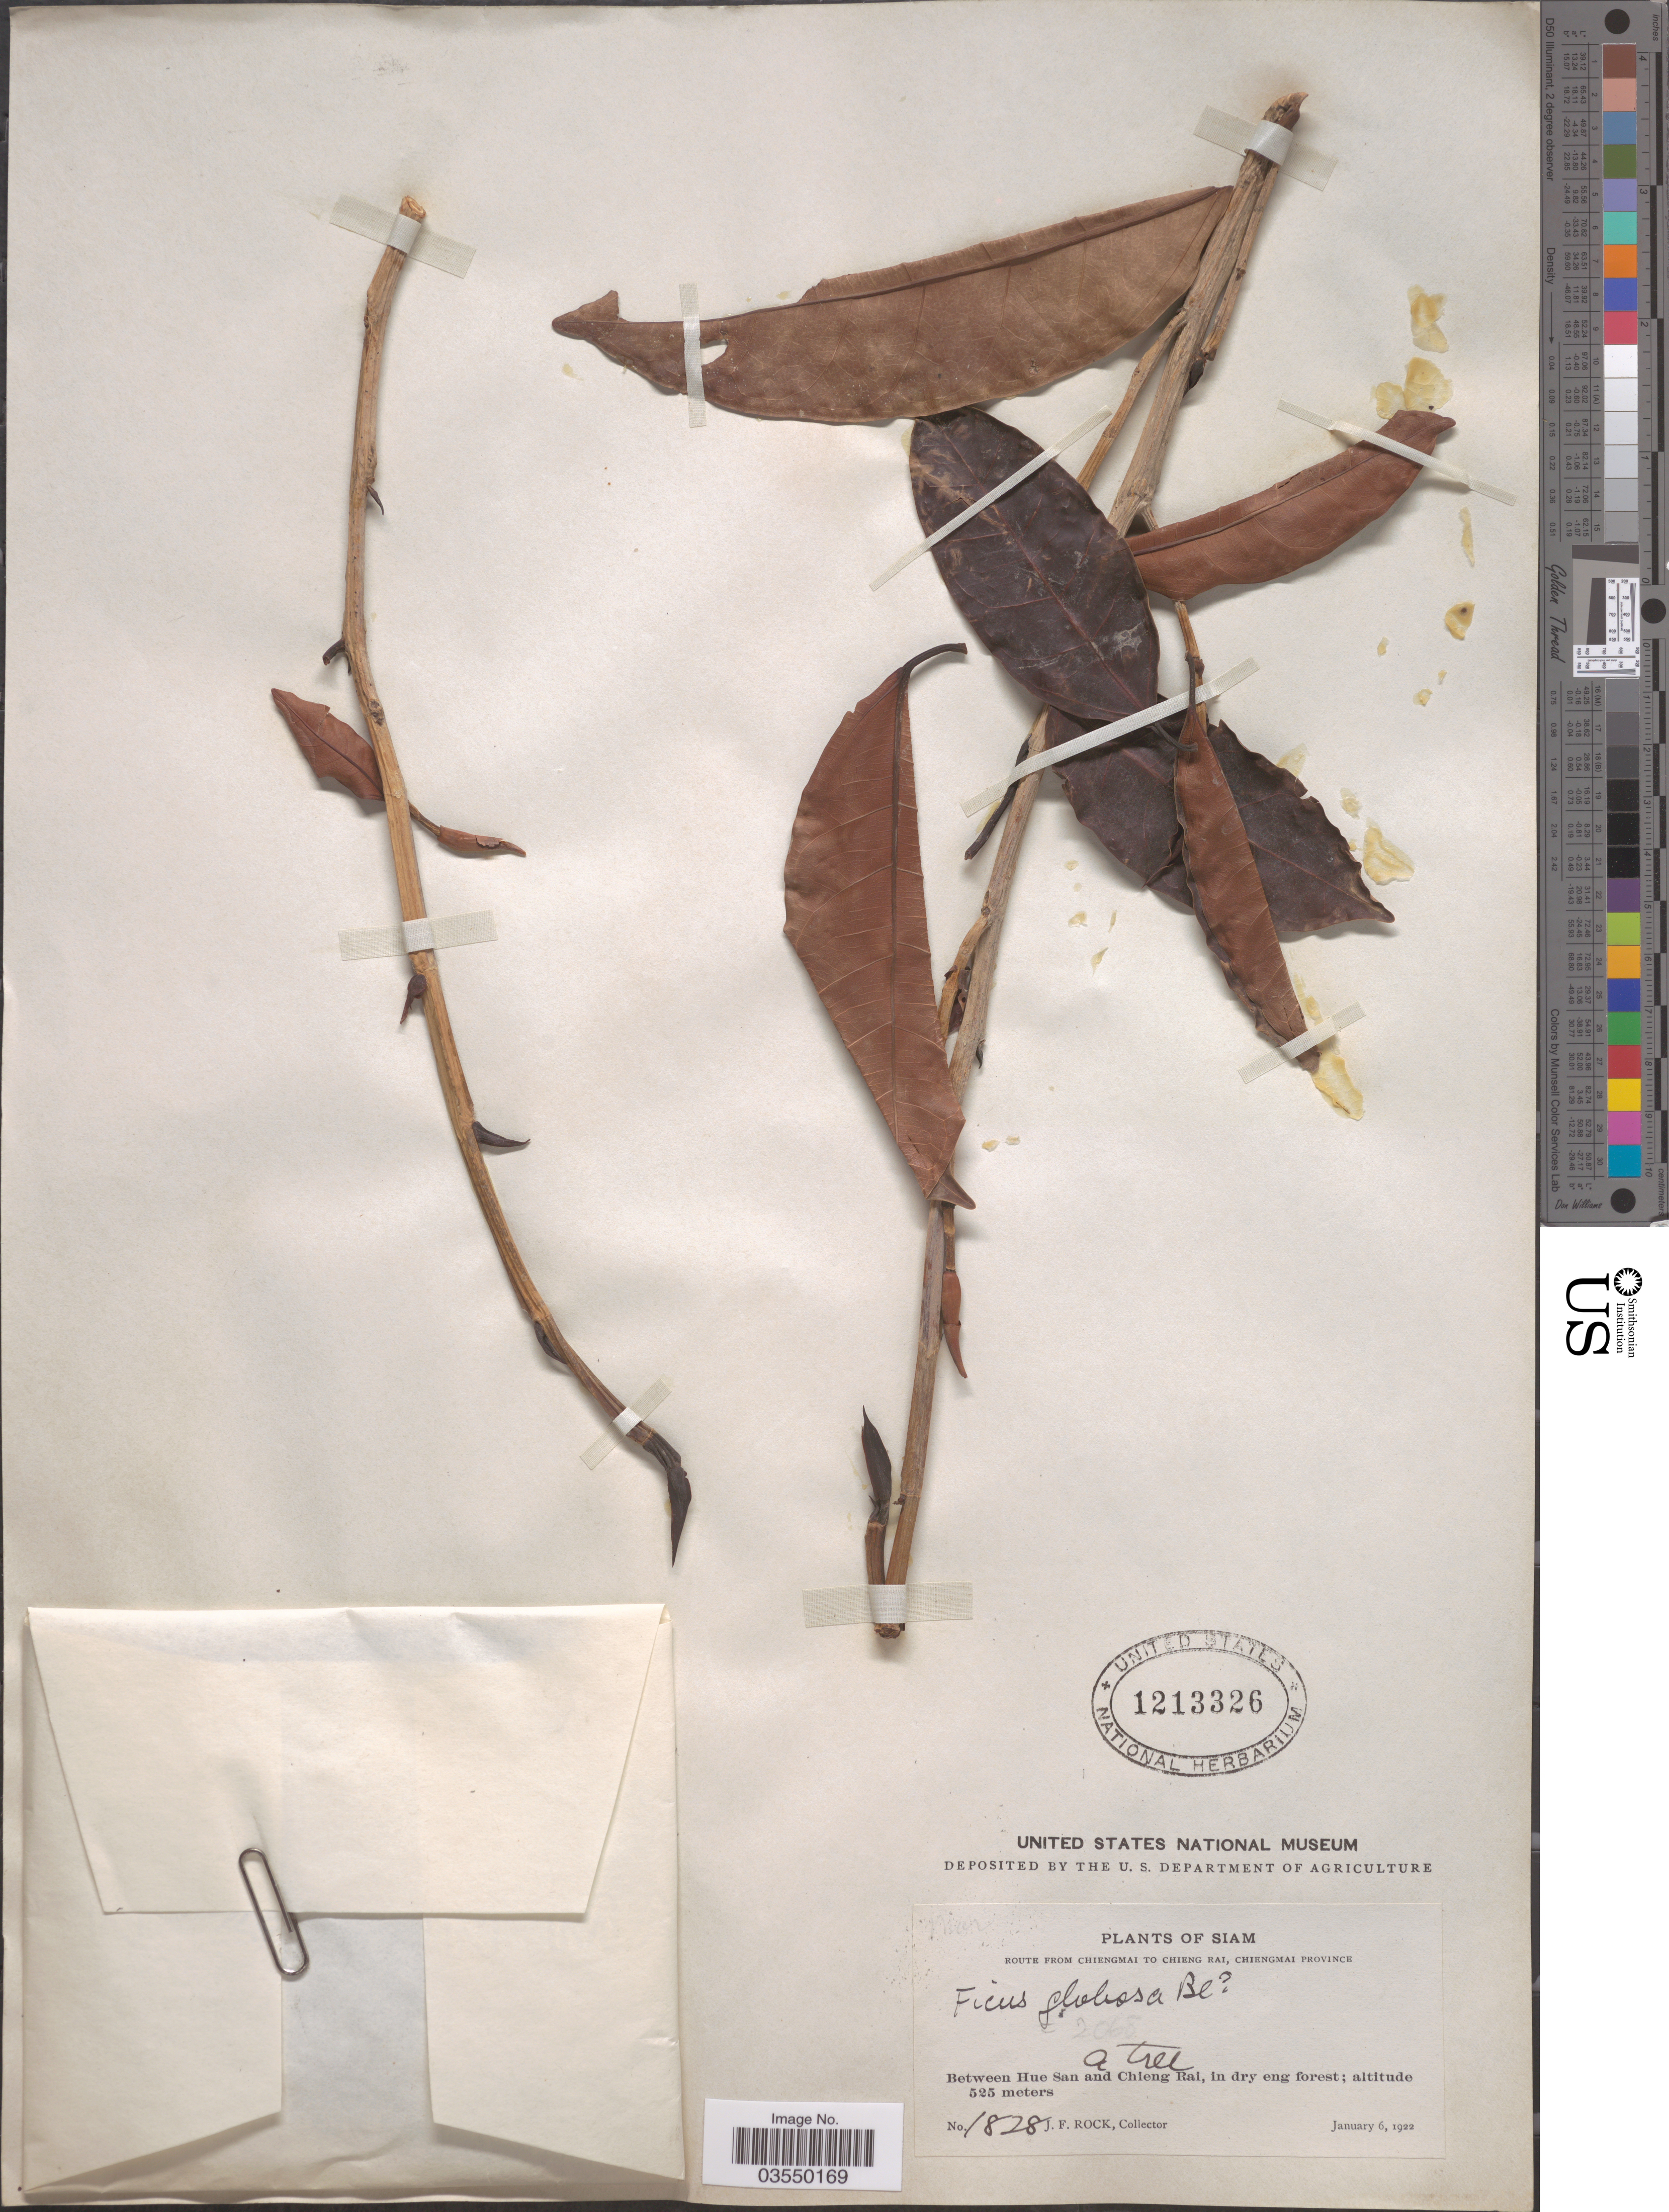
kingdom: Plantae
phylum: Tracheophyta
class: Magnoliopsida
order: Rosales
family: Moraceae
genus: Ficus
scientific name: Ficus globosa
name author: Blume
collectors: J. Rock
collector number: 1828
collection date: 1922-01-06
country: Thailand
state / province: Chiang Mai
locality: Siam. Route from Chiengmai to Chieng Rai. Between Hue San and Chieng Rai.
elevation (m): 525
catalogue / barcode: US 1213326